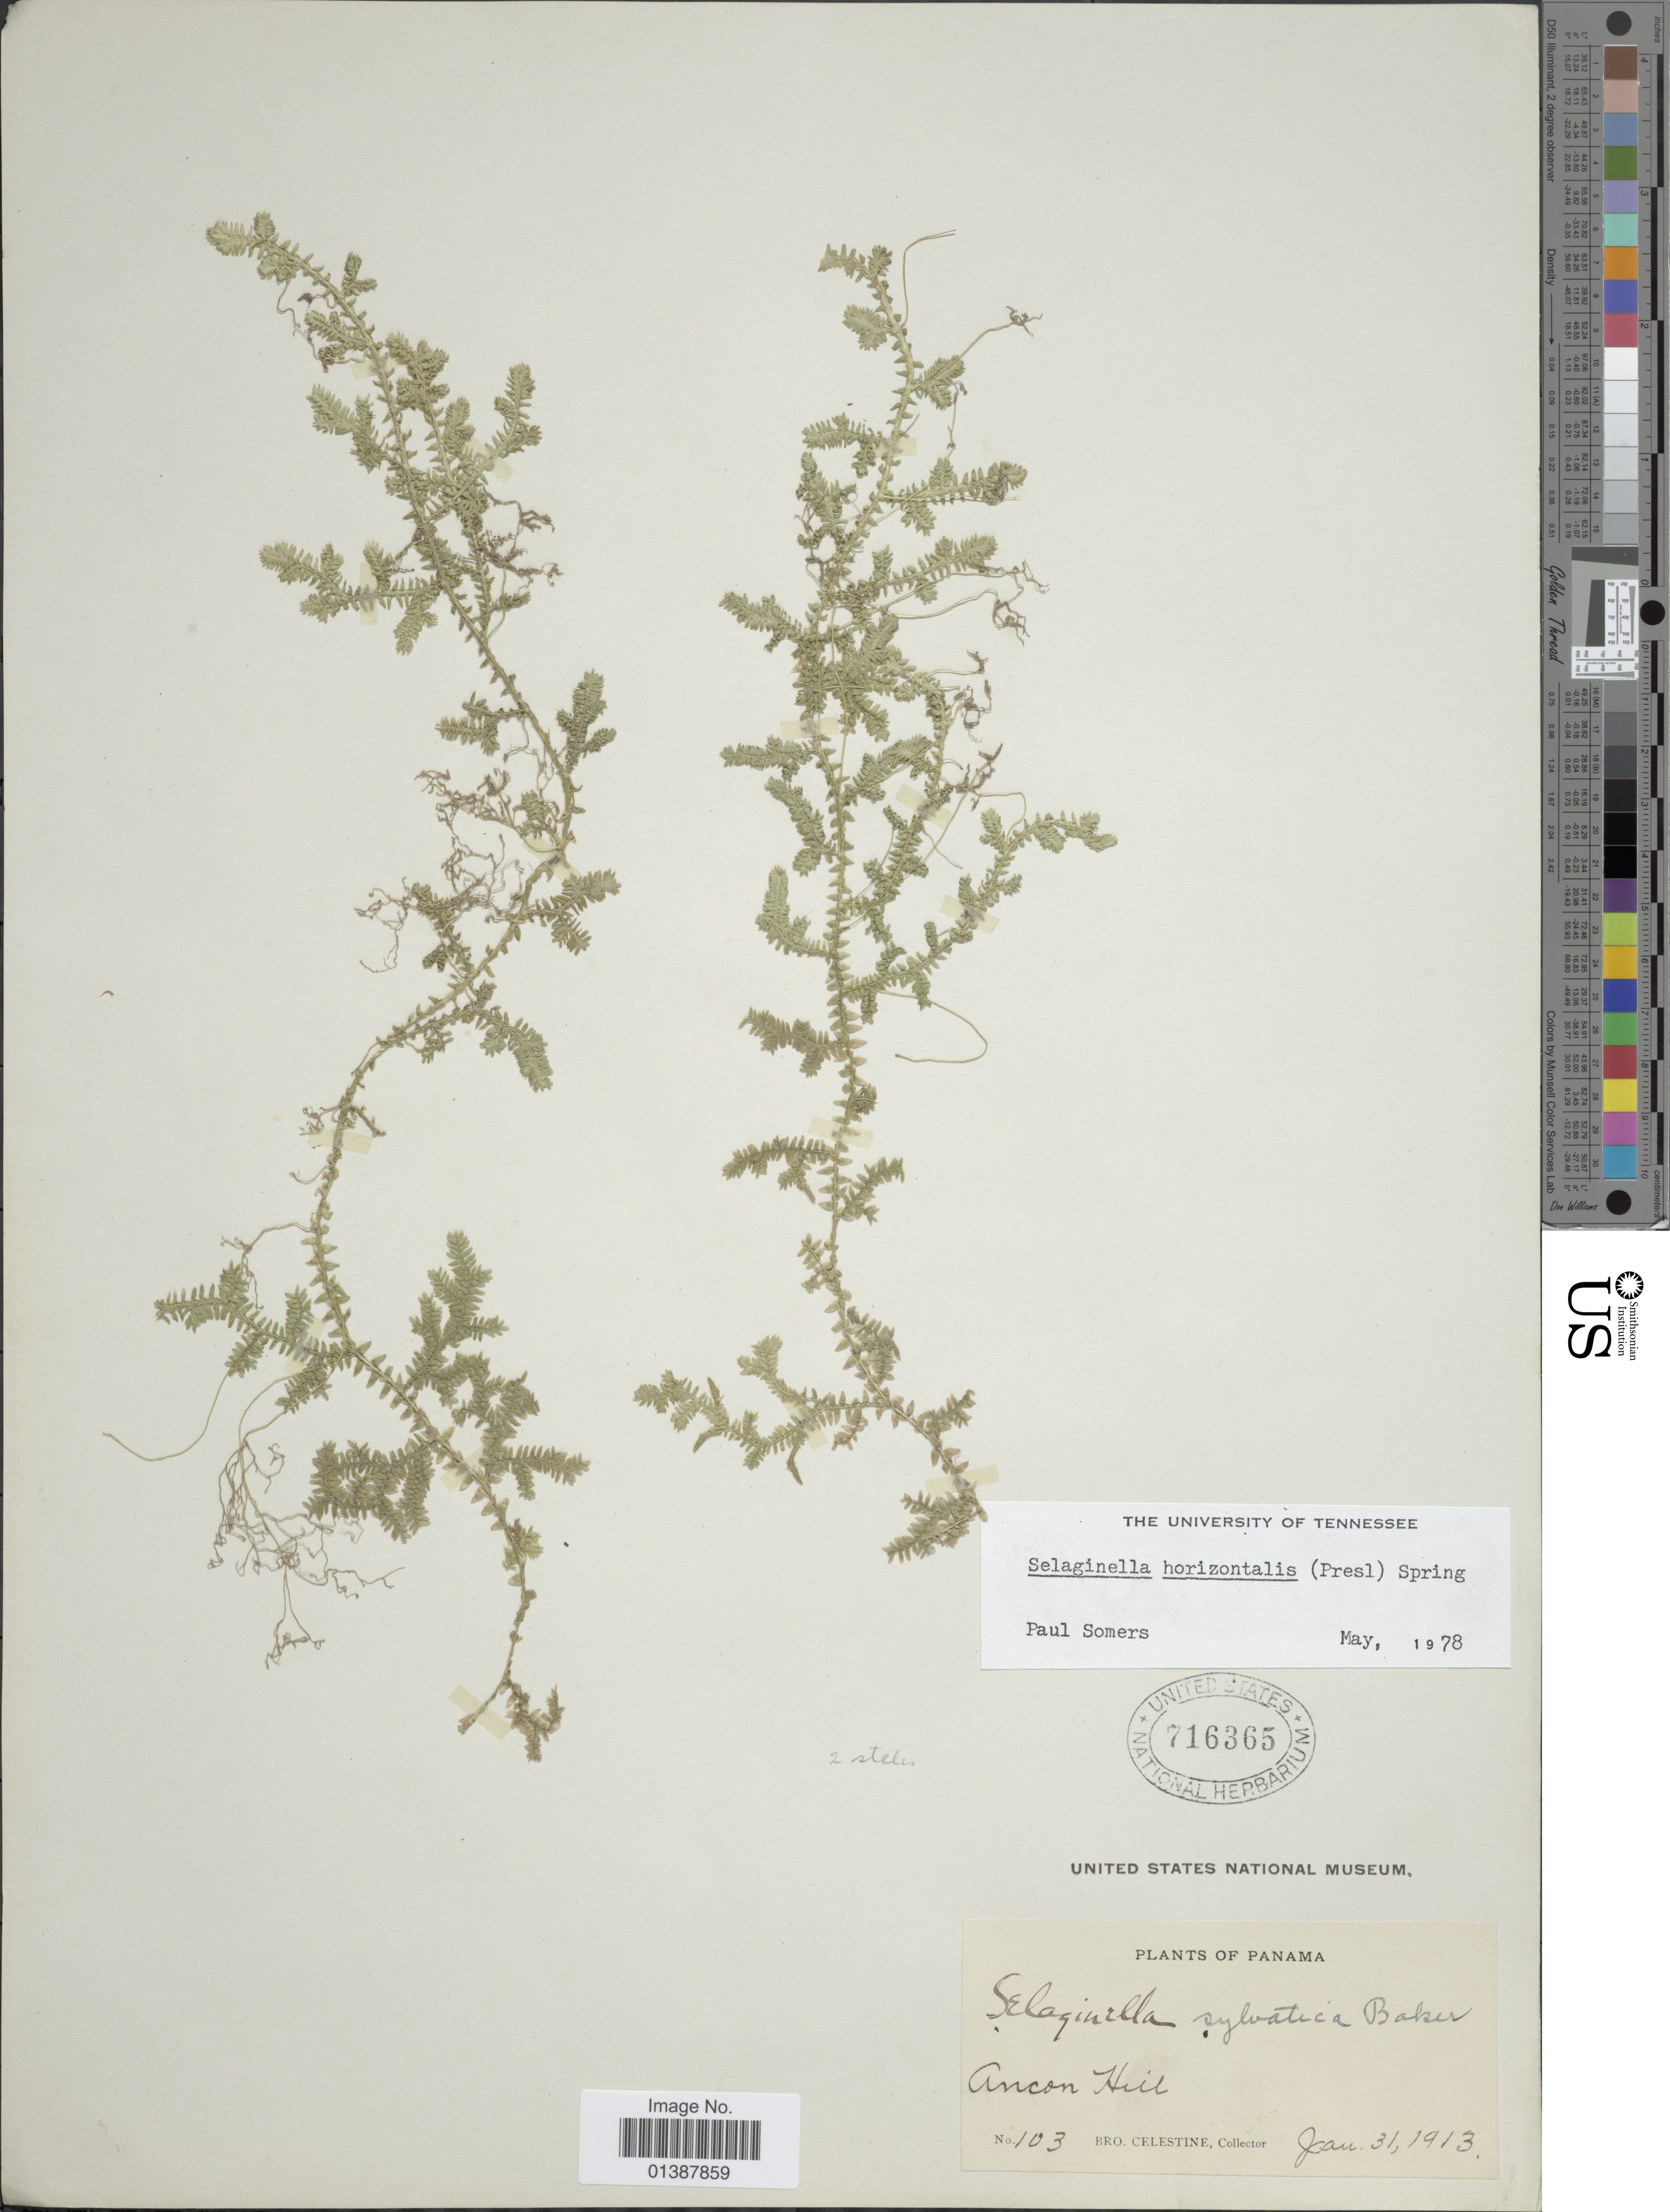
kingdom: Plantae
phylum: Tracheophyta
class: Lycopodiopsida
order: Selaginellales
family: Selaginellaceae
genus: Selaginella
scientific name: Selaginella horizontalis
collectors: B. Celestine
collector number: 103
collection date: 1913-01-31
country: Panama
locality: Ancon Hill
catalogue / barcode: US 716365